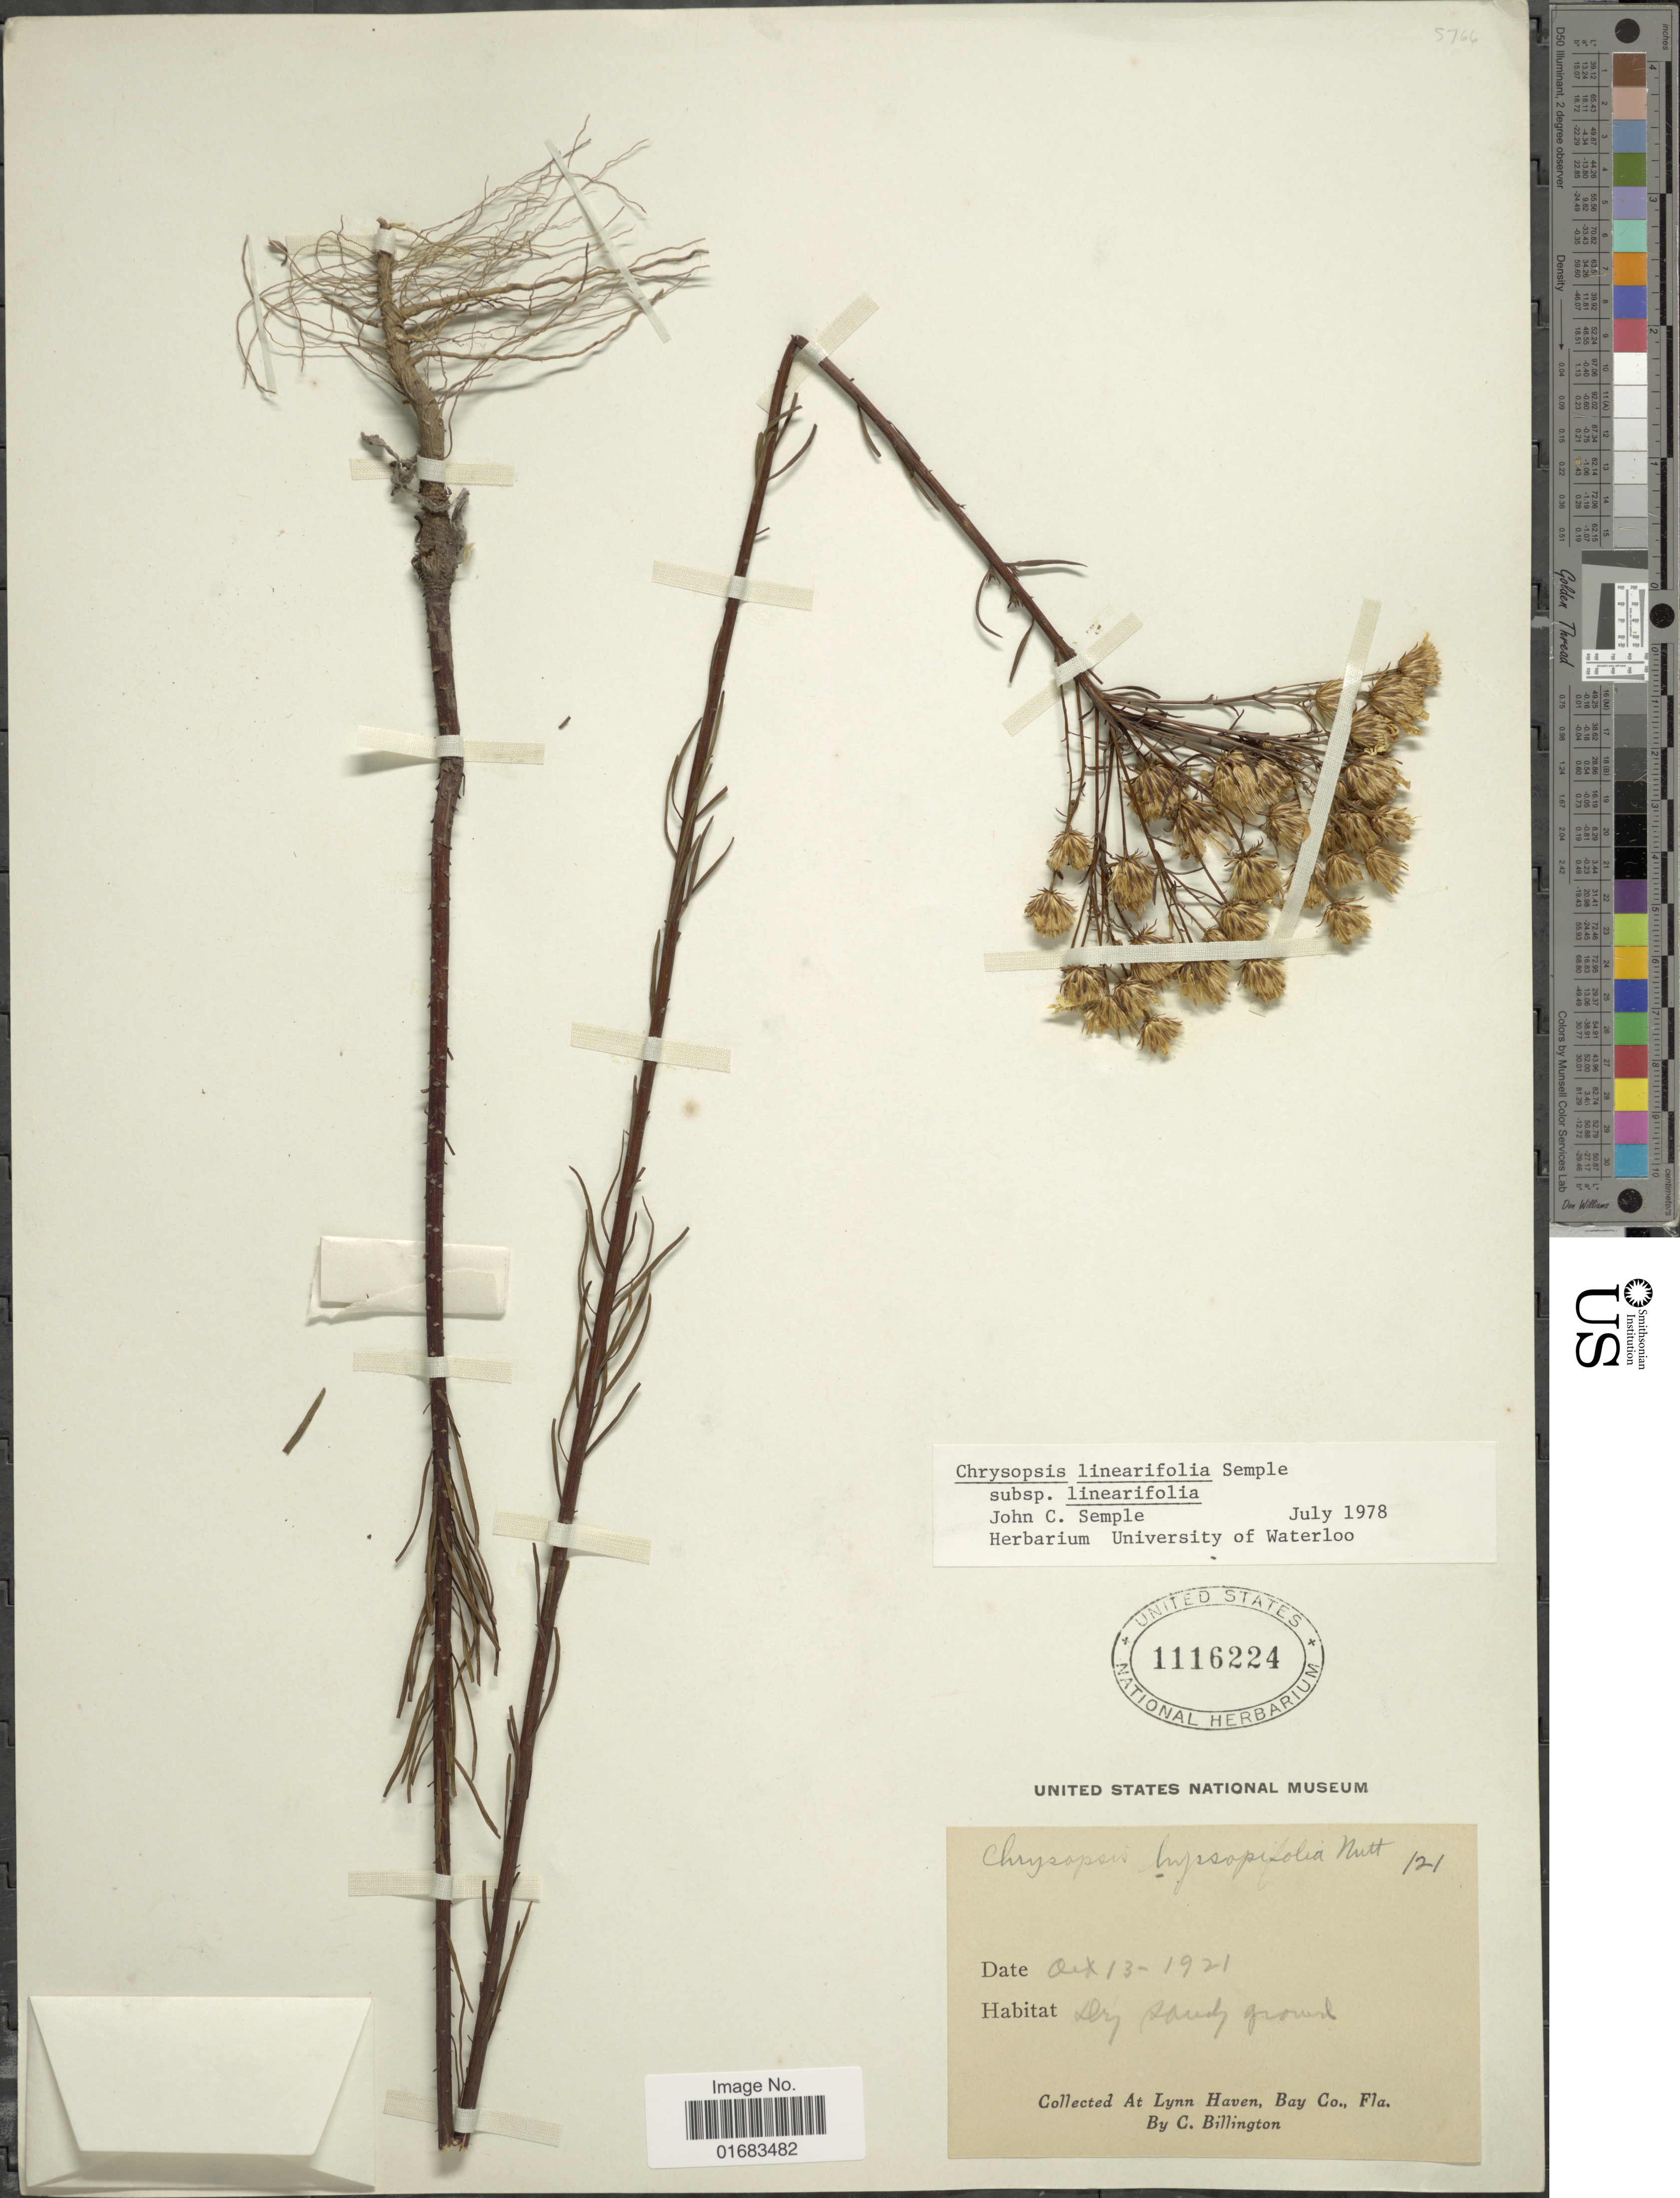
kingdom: Plantae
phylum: Tracheophyta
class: Magnoliopsida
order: Asterales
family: Asteraceae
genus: Chrysopsis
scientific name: Chrysopsis linearifolia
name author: Semple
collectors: C. Billington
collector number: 121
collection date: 1921-10-13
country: United States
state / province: Florida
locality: At Lynn Haven Bay Co.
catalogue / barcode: US 1116224